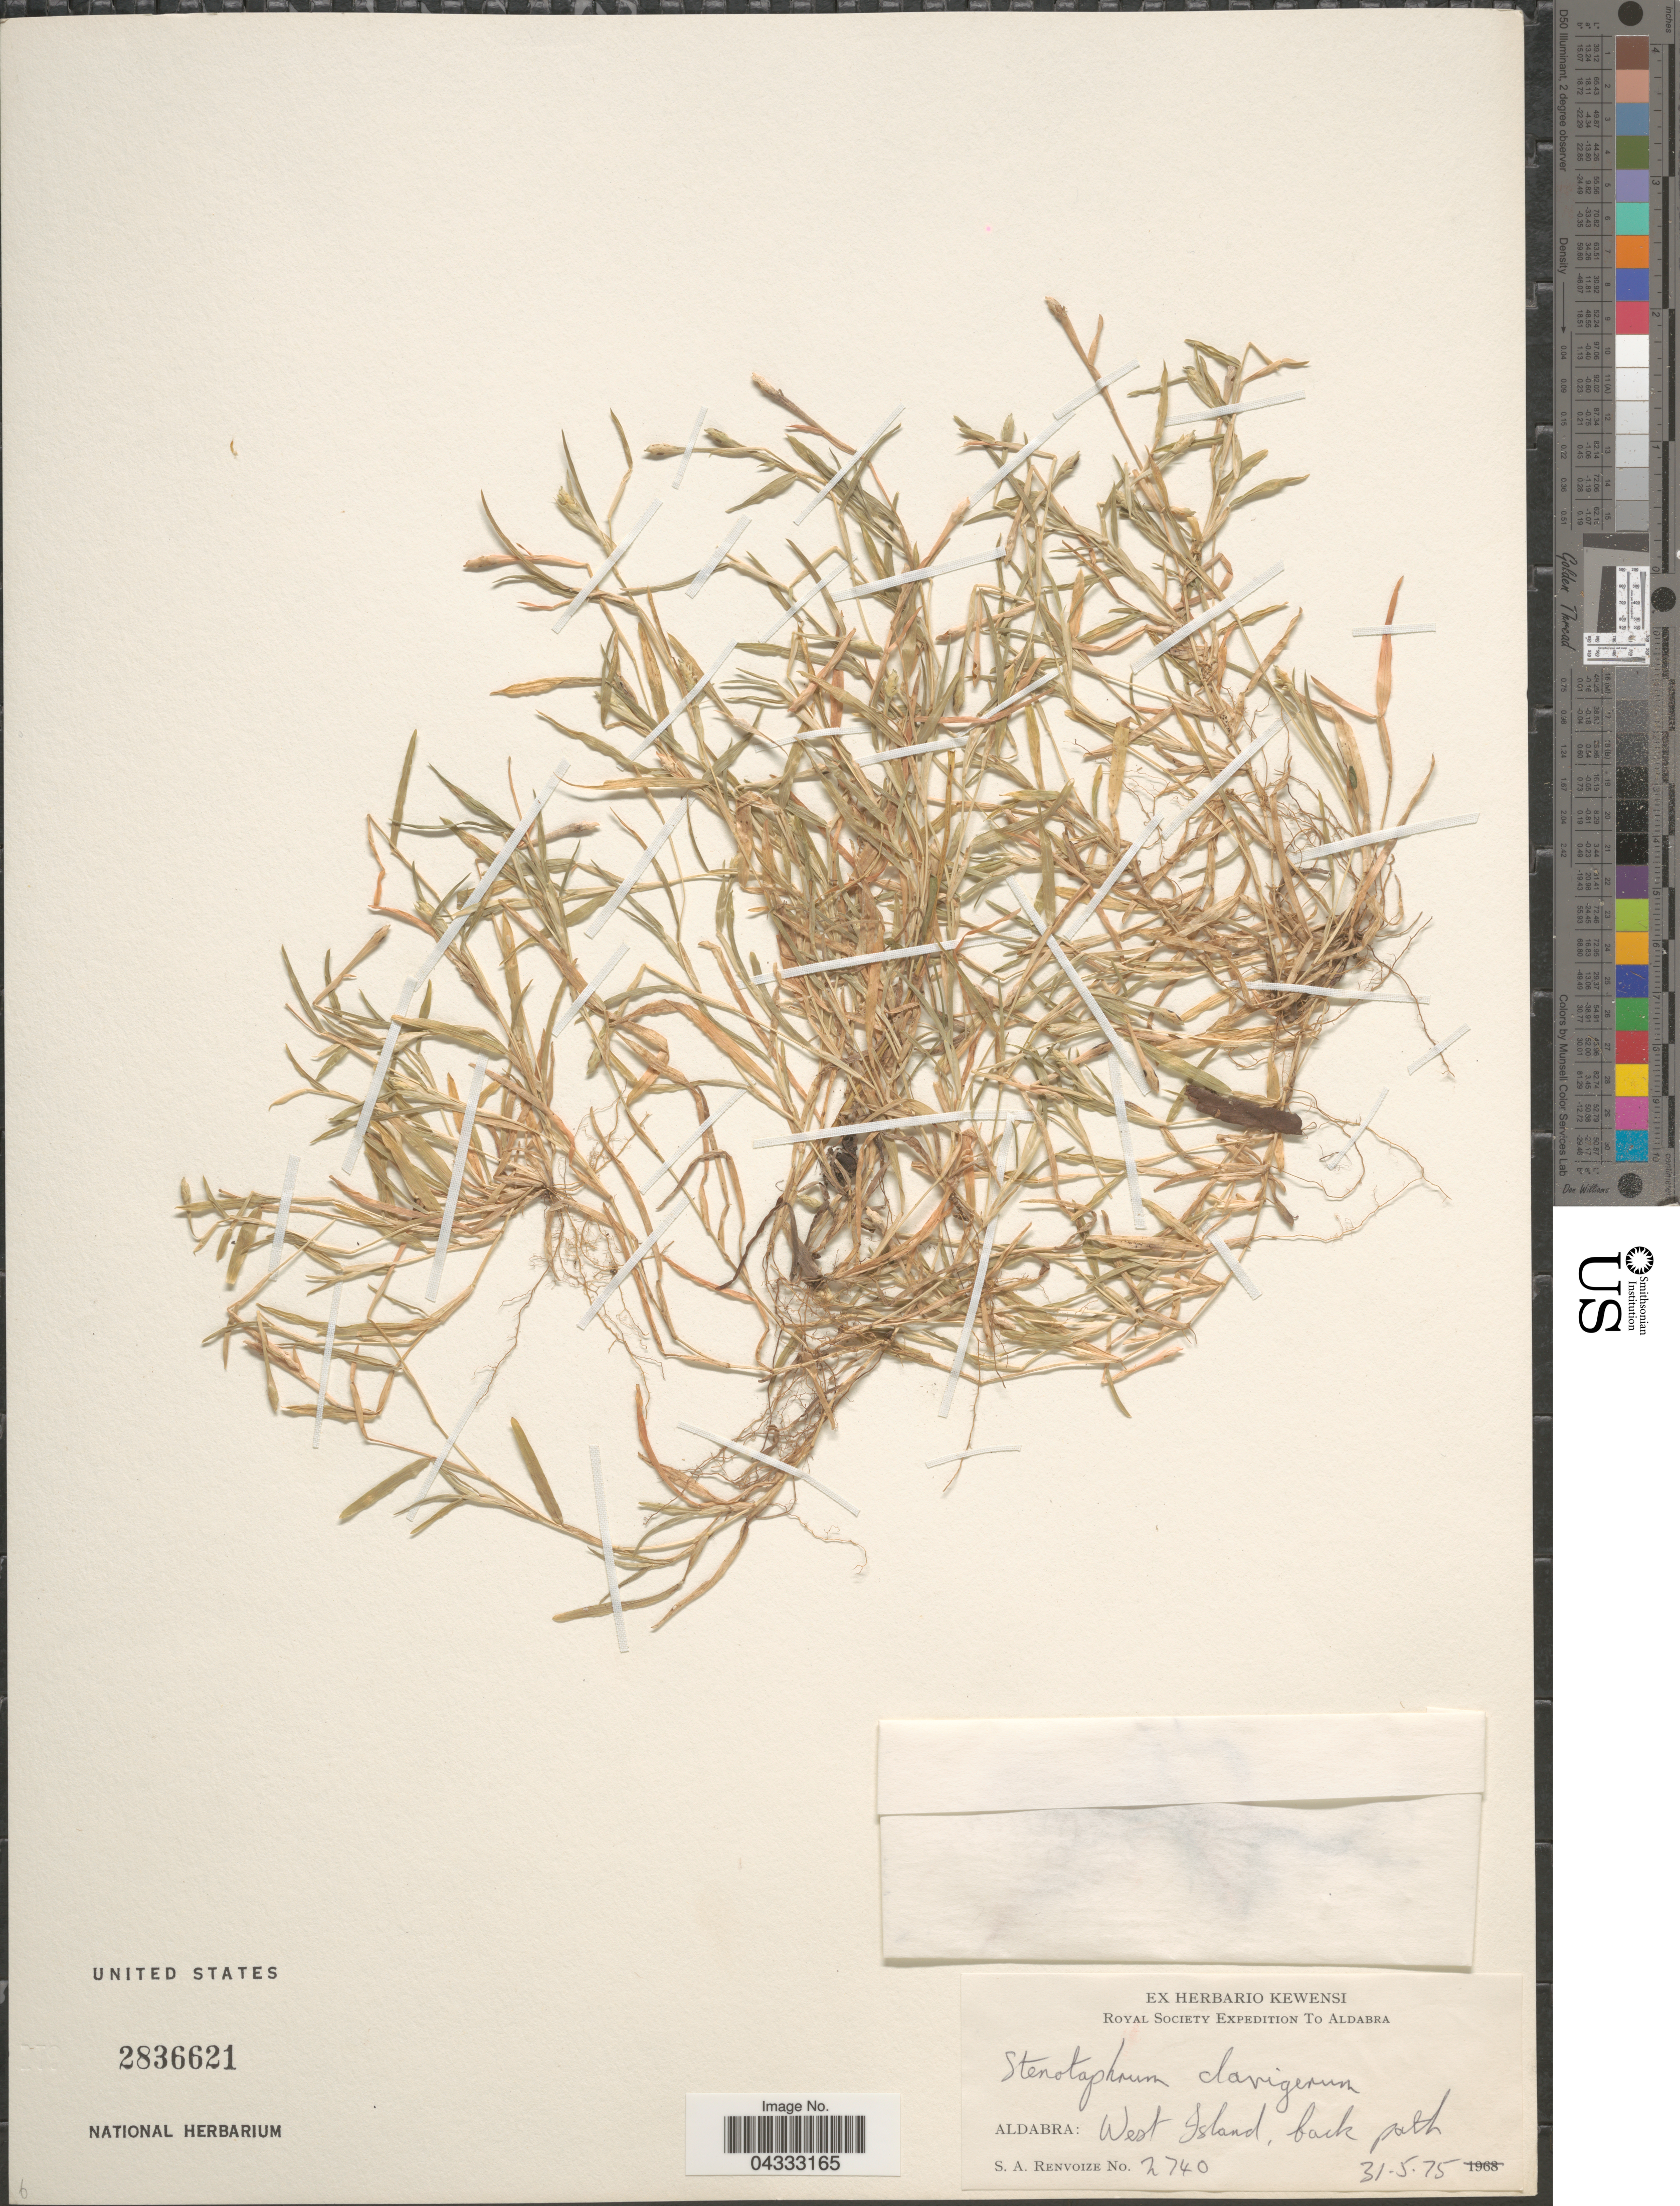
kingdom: Plantae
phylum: Tracheophyta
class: Liliopsida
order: Poales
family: Poaceae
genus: Stenotaphrum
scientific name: Stenotaphrum clavigerum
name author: Stapf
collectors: S. A. Renvoize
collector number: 2740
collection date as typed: Transcribed d/m/y: 31/5/75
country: Seychelles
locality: Royal Society Expedition to Aldabra. Aldabra: West Island, back path.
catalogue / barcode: US 2836621